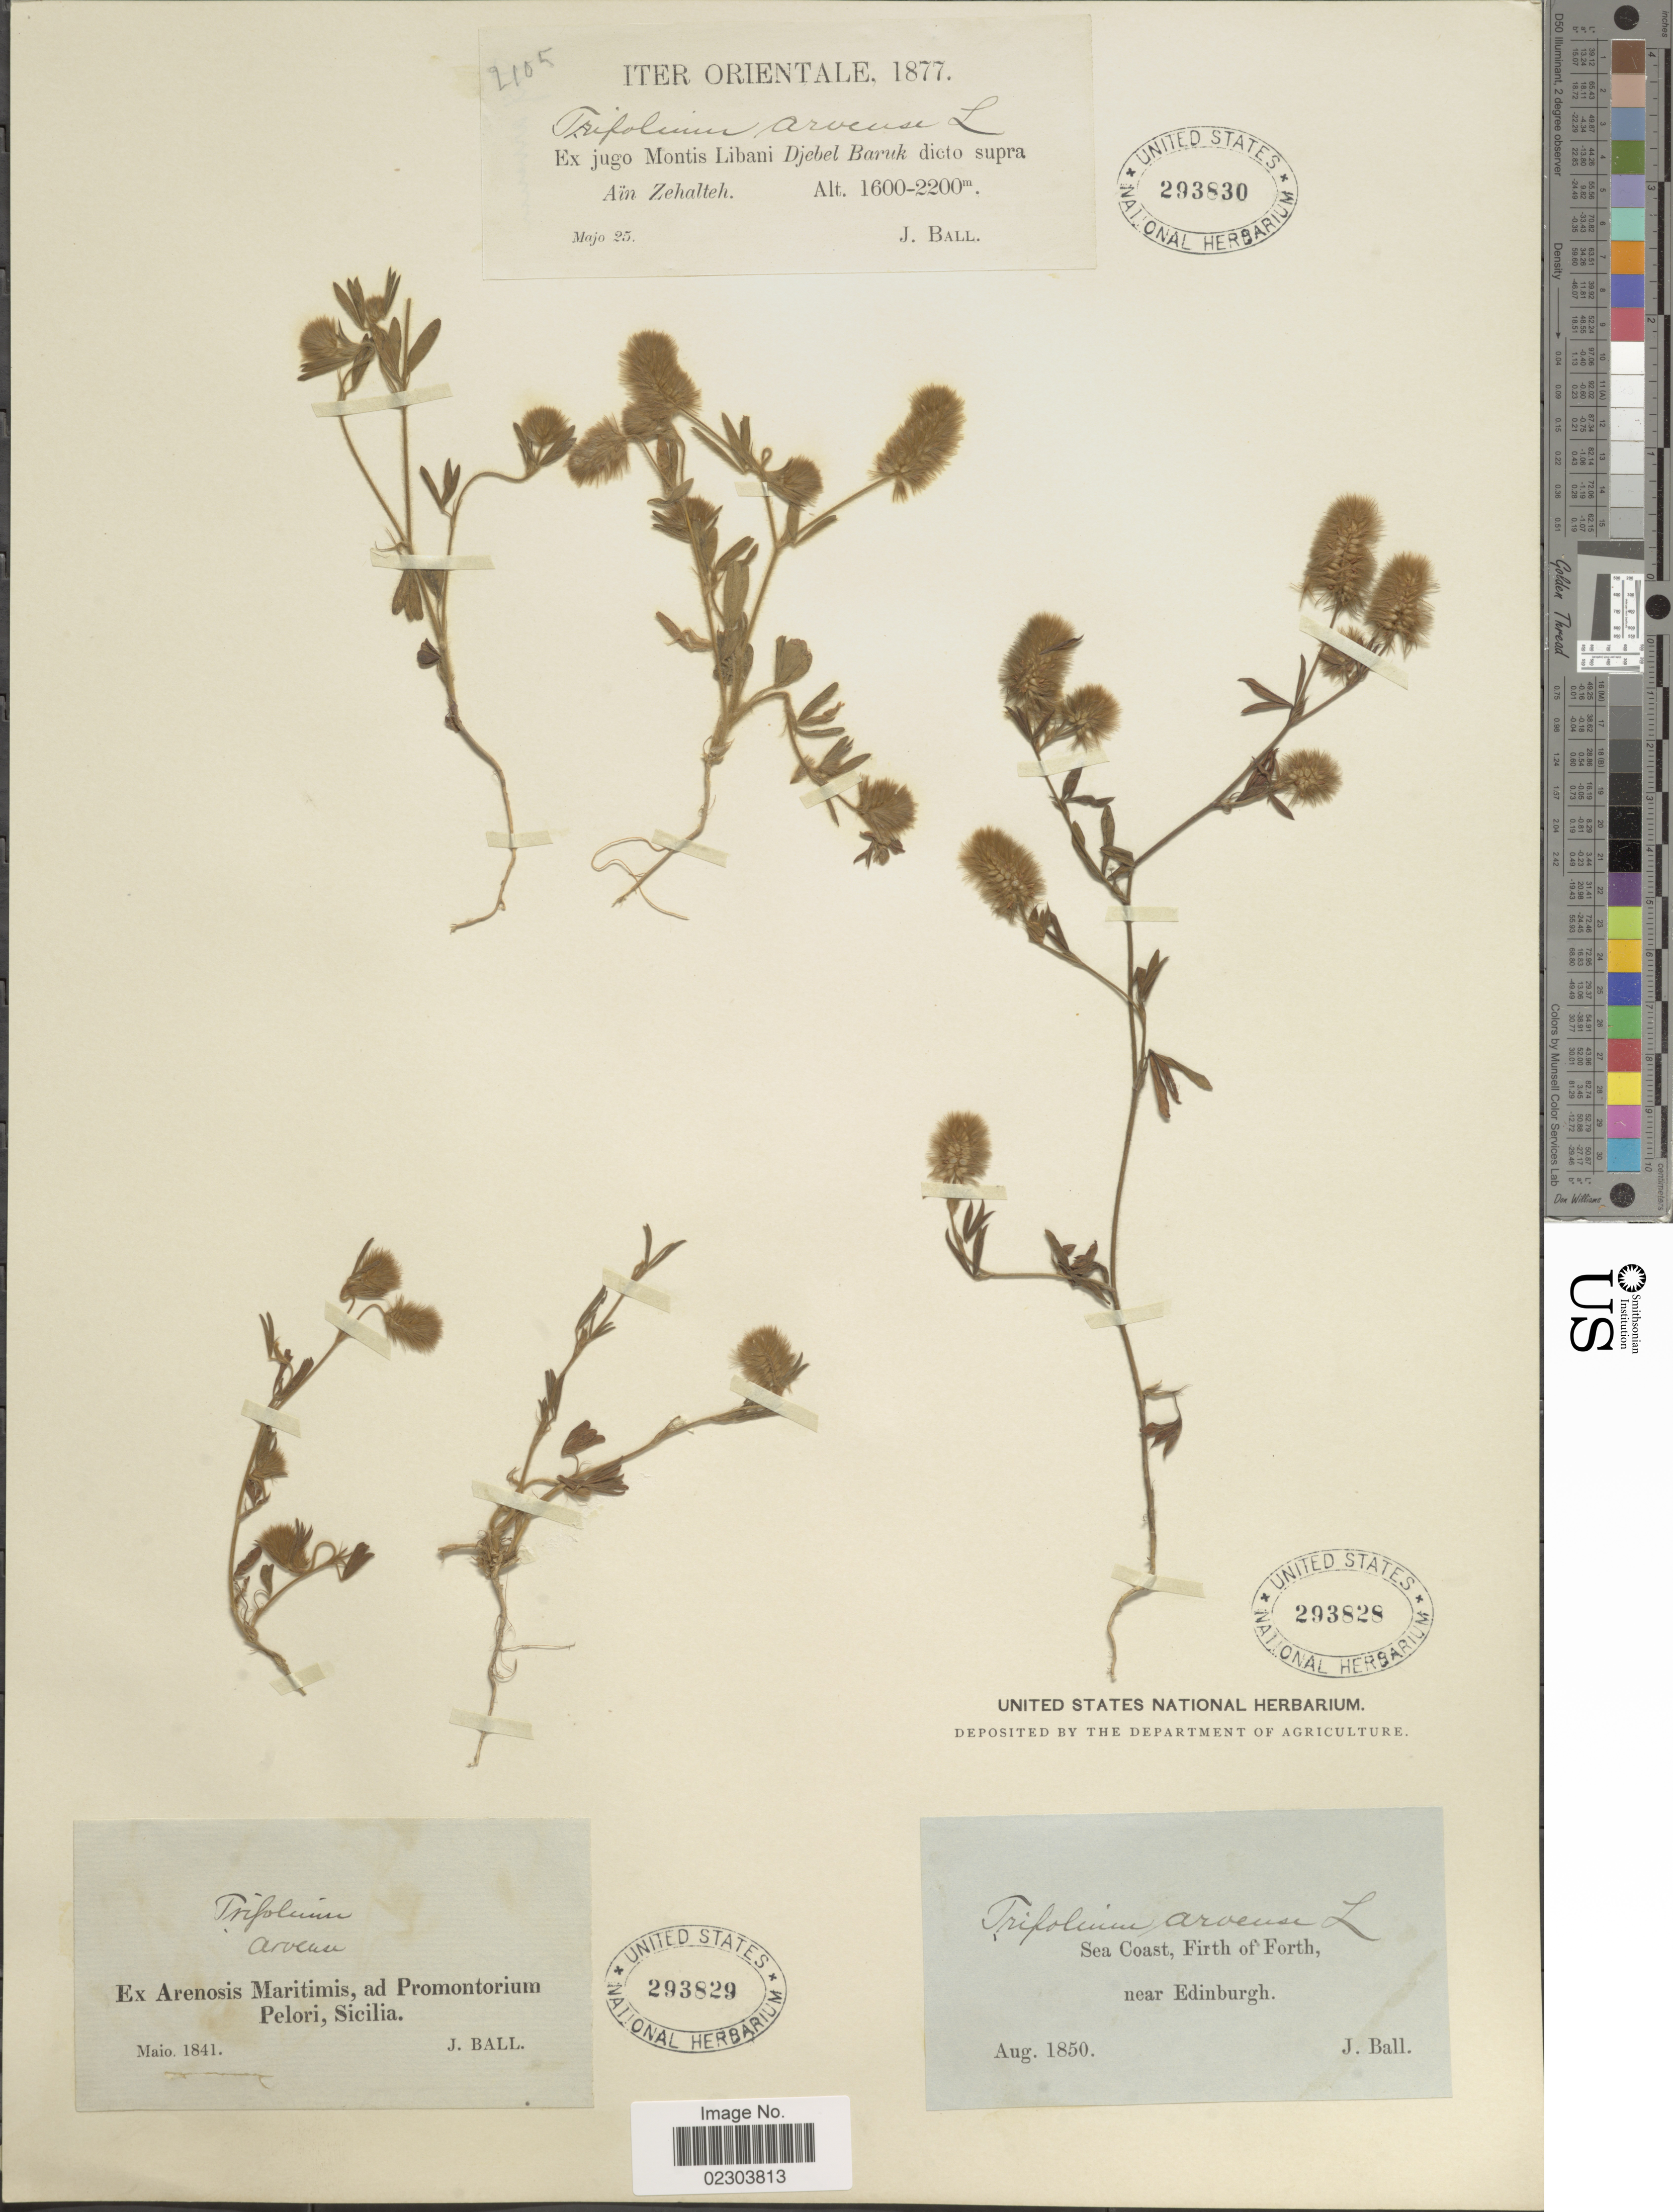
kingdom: Plantae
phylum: Tracheophyta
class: Magnoliopsida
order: Fabales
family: Fabaceae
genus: Trifolium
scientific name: Trifolium arvense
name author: L.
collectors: J. Ball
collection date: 1850-08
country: United Kingdom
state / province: Scotland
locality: Sea Coast, Firth of FoForth, near Edinburgh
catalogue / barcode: US 293828